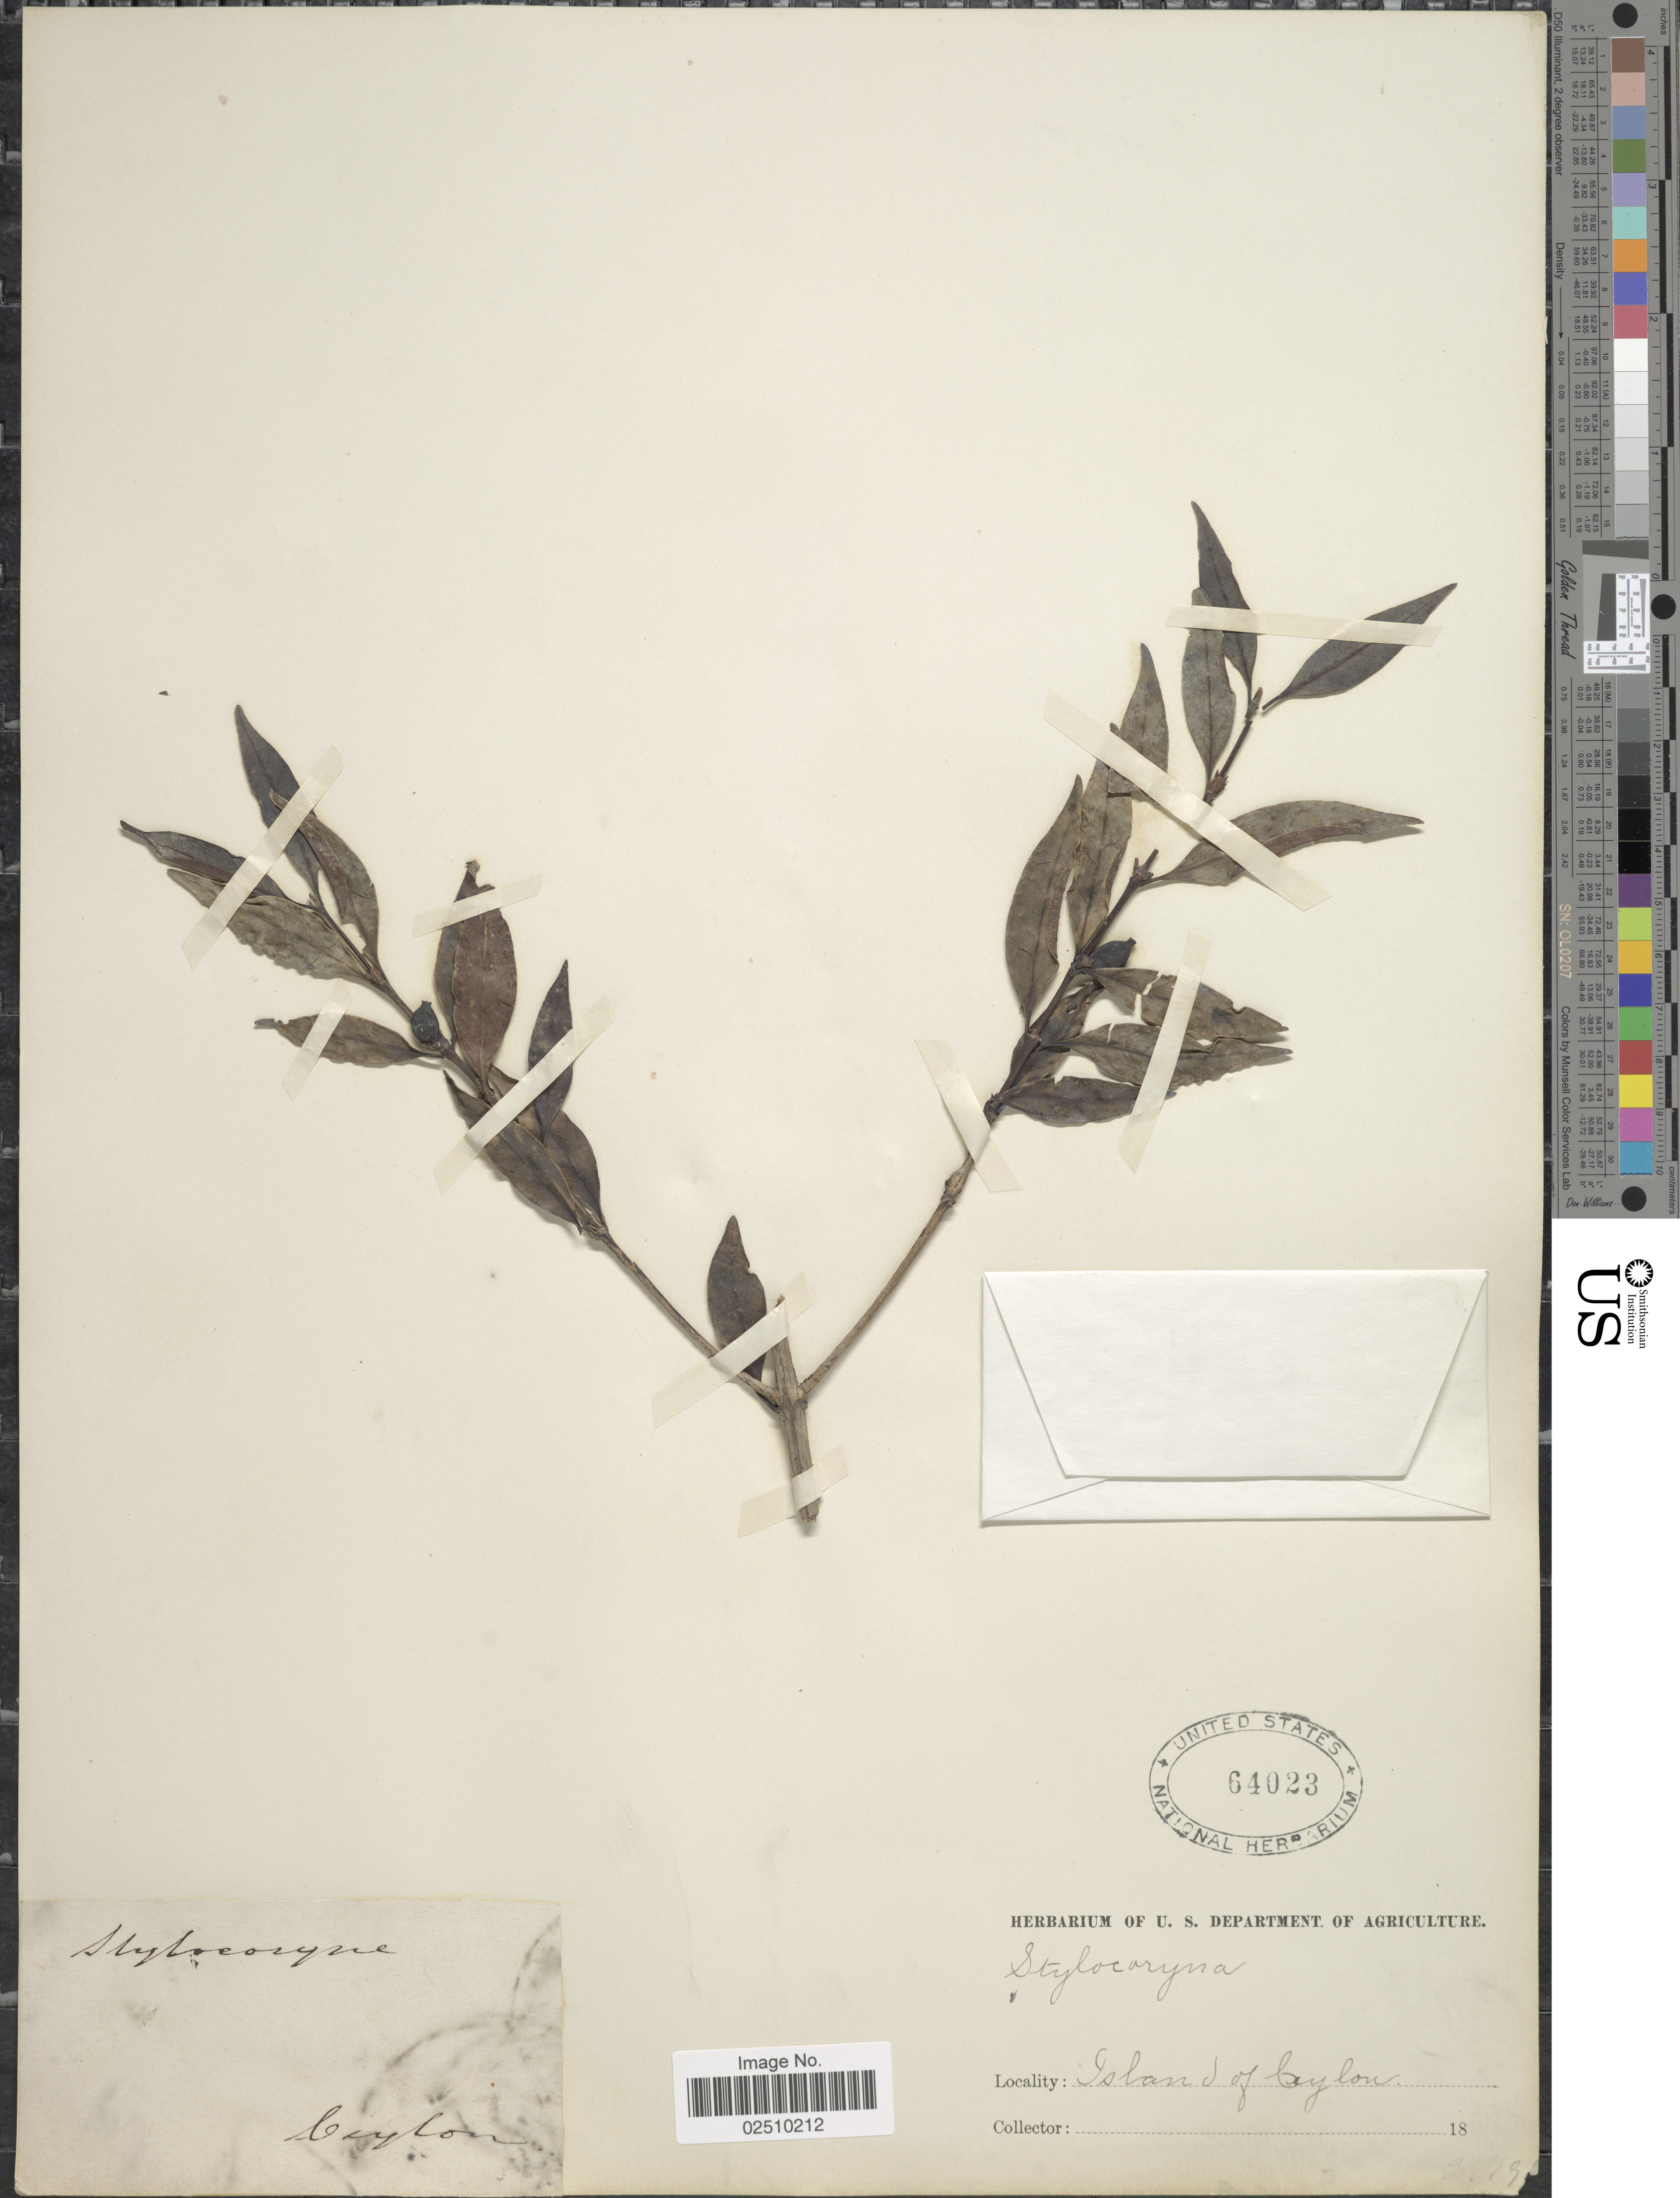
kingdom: Plantae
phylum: Tracheophyta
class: Magnoliopsida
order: Gentianales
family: Rubiaceae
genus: Stylocoryna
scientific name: Stylocoryna sp.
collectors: ex herb. U. S. Department of Agriculture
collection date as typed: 18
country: Sri Lanka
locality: Island of Ceylon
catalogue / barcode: US 64023